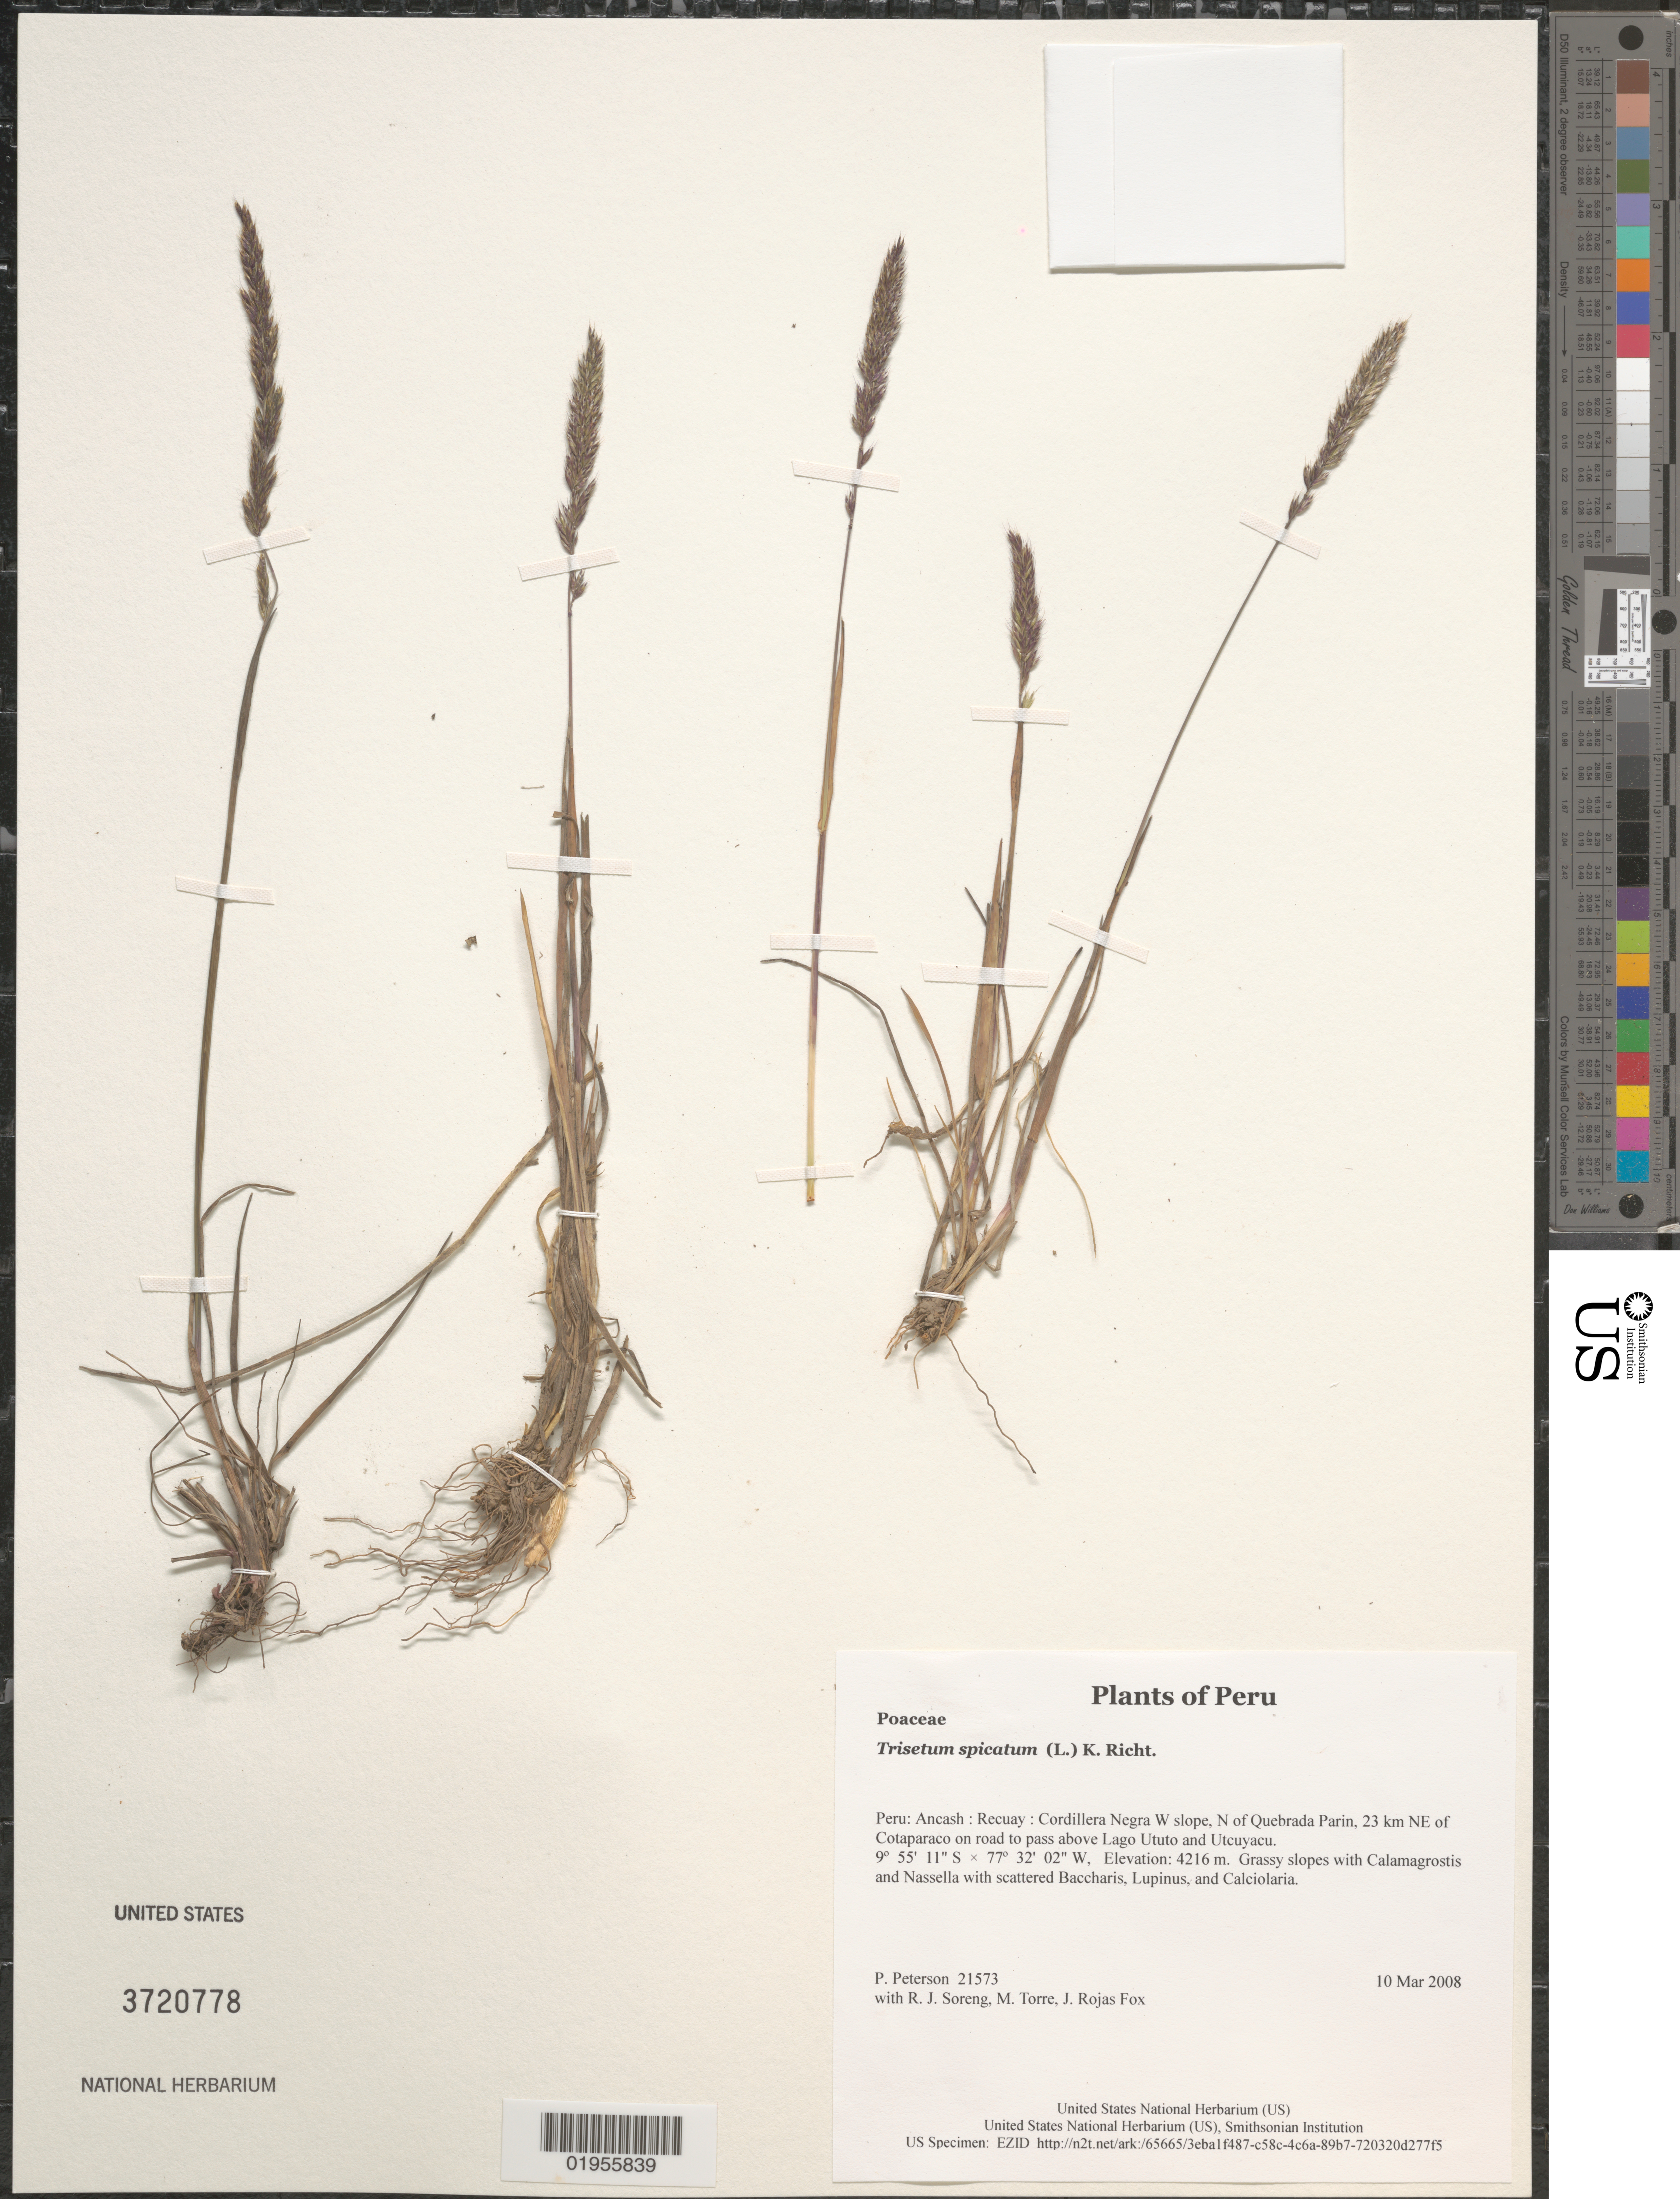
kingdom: Plantae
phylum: Tracheophyta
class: Liliopsida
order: Poales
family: Poaceae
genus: Trisetum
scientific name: Trisetum spicatum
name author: (L.) K. Richt.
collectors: P. M. Peterson, R. J. Soreng, M. Torre & J. Rojas Fox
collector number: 21573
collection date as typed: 10 Mar 2008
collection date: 2008-03-10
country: Peru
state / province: Ancash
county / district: Recuay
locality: Cordillera Negra W slope, N of Quebrada Parin, 23 km NE of Cotaparaco on road to pass above Lago Ututo and Utcuyacu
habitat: Grassy slopes with Calamagrostis and Nassella with scattered Baccharis, Lupinus, and Calciolaria.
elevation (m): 4216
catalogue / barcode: US 3720778